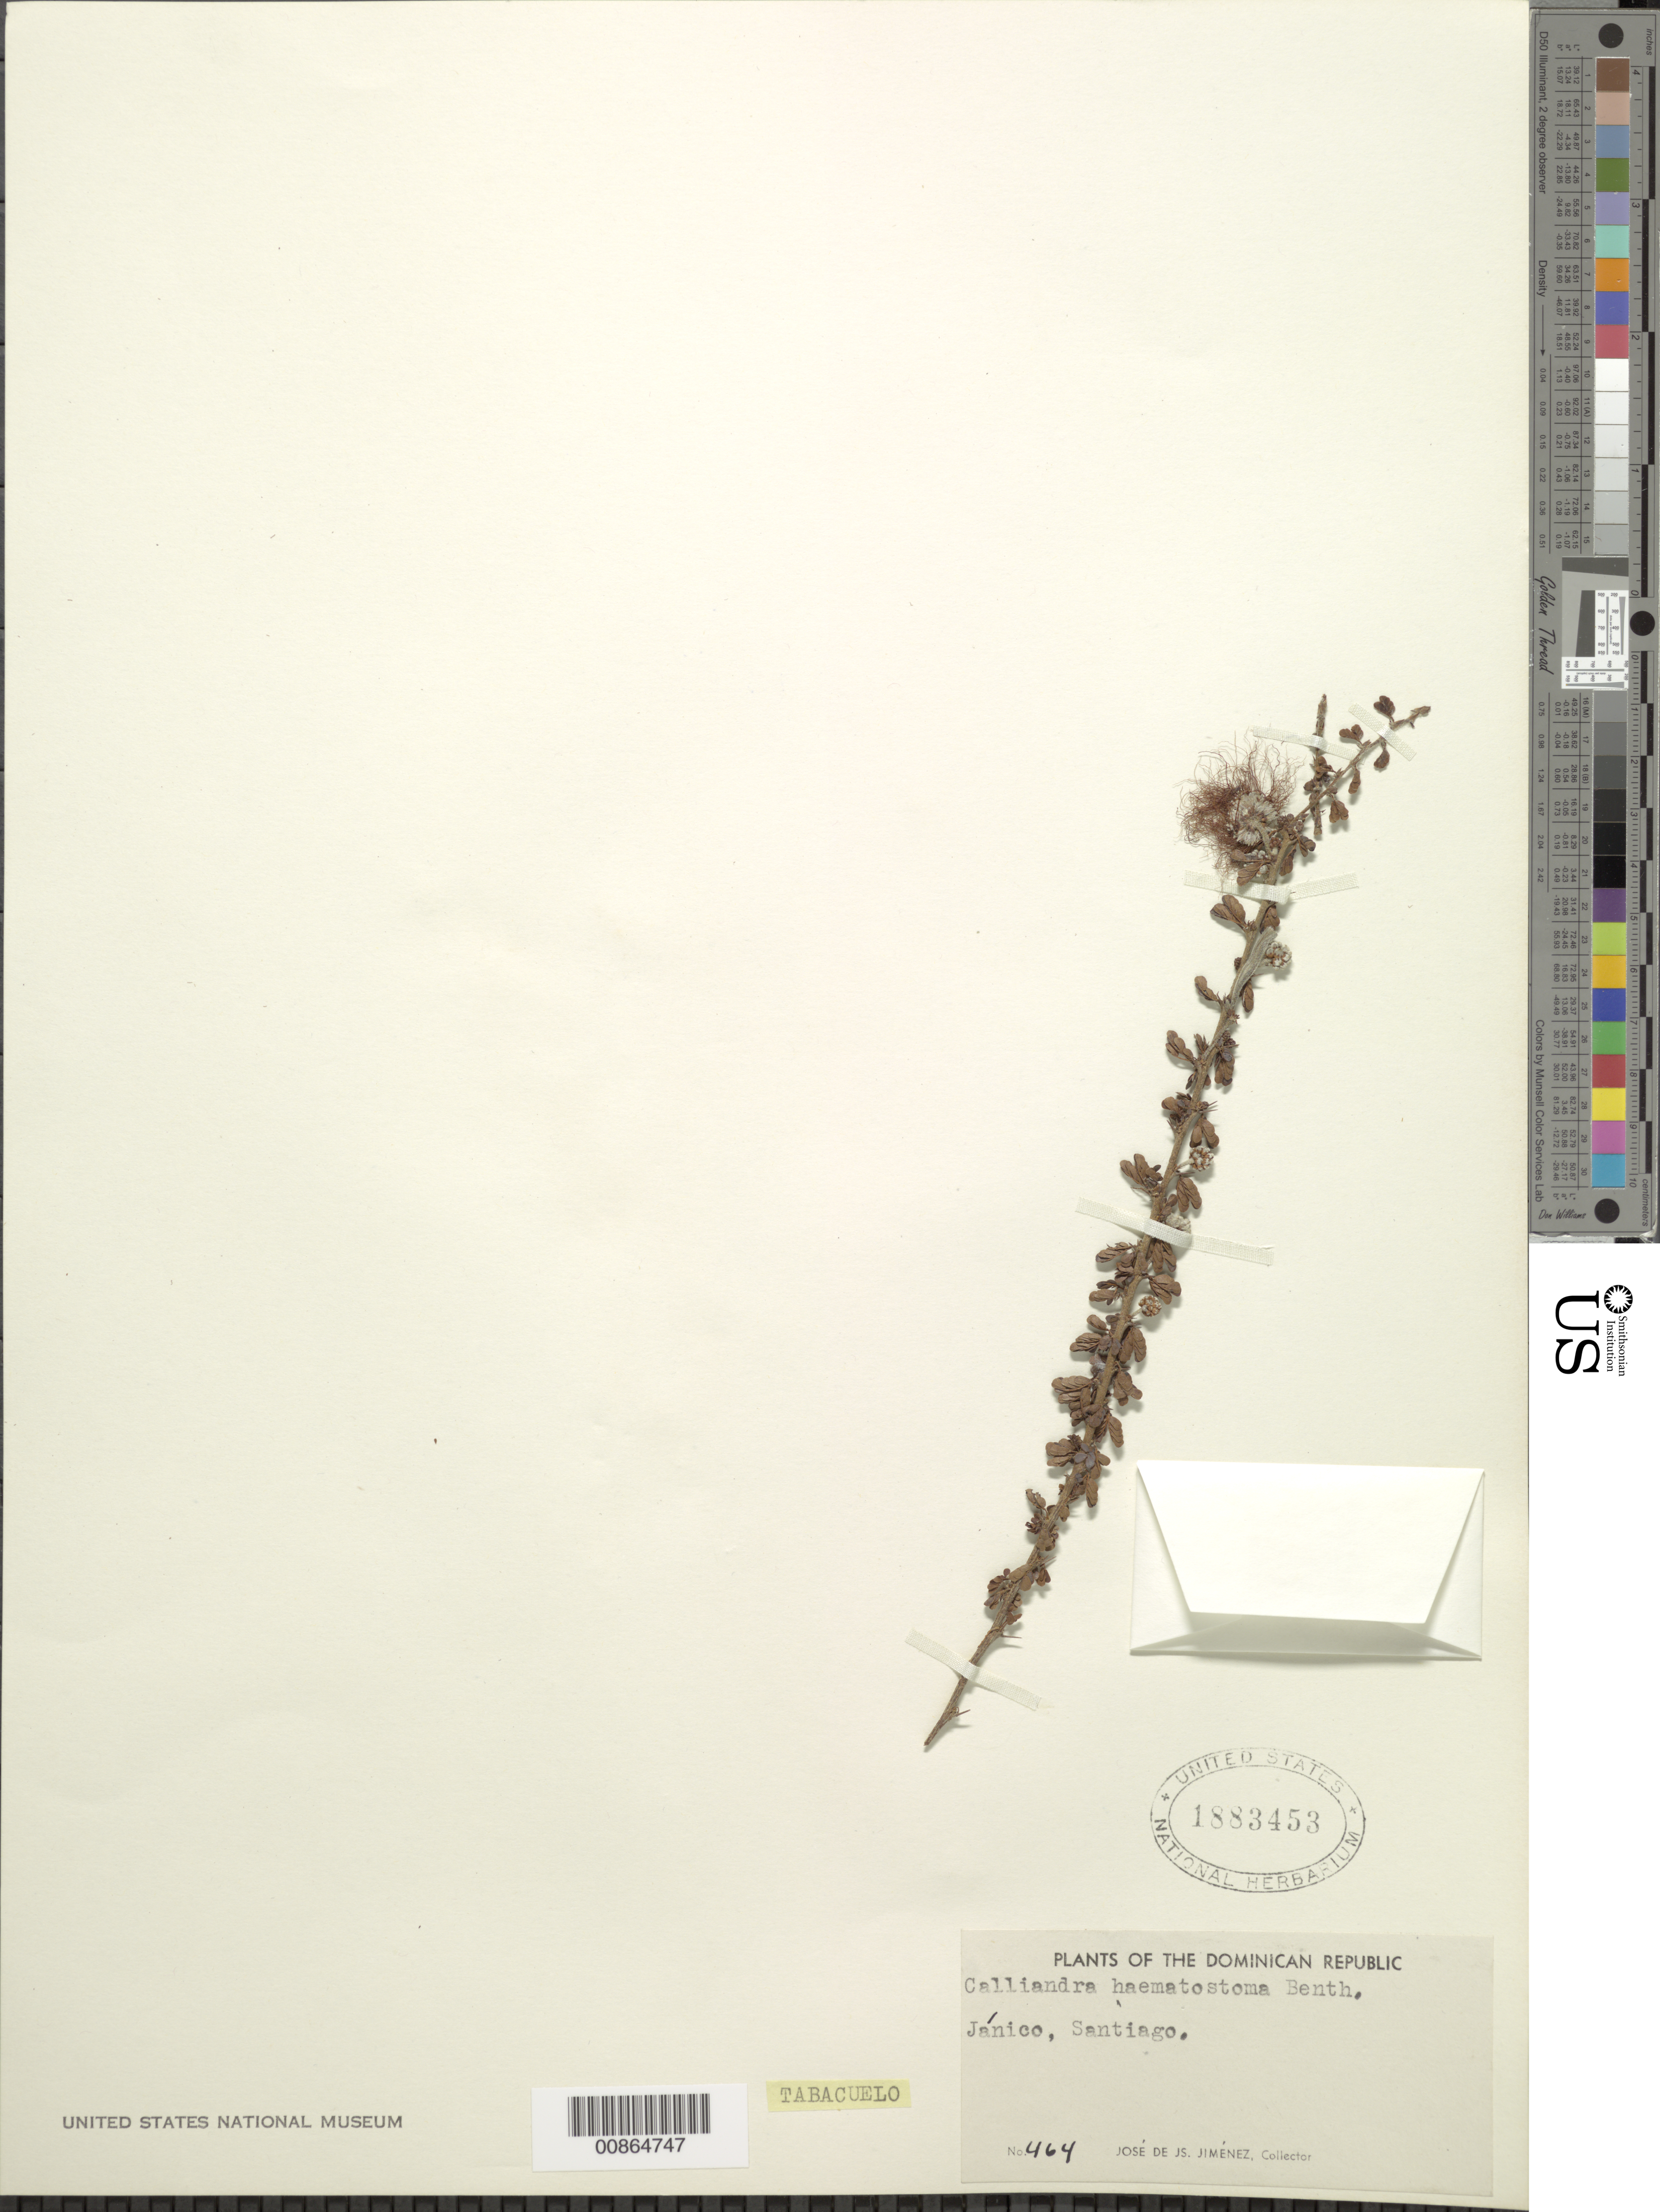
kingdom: Plantae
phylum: Tracheophyta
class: Magnoliopsida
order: Fabales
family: Fabaceae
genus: Calliandra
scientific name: Calliandra haematostoma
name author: (DC.) Urb.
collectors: J. J. Jiménez Almonte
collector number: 464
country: Dominican Republic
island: Hispaniola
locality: Jánico, Santiago.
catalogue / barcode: US 1883453